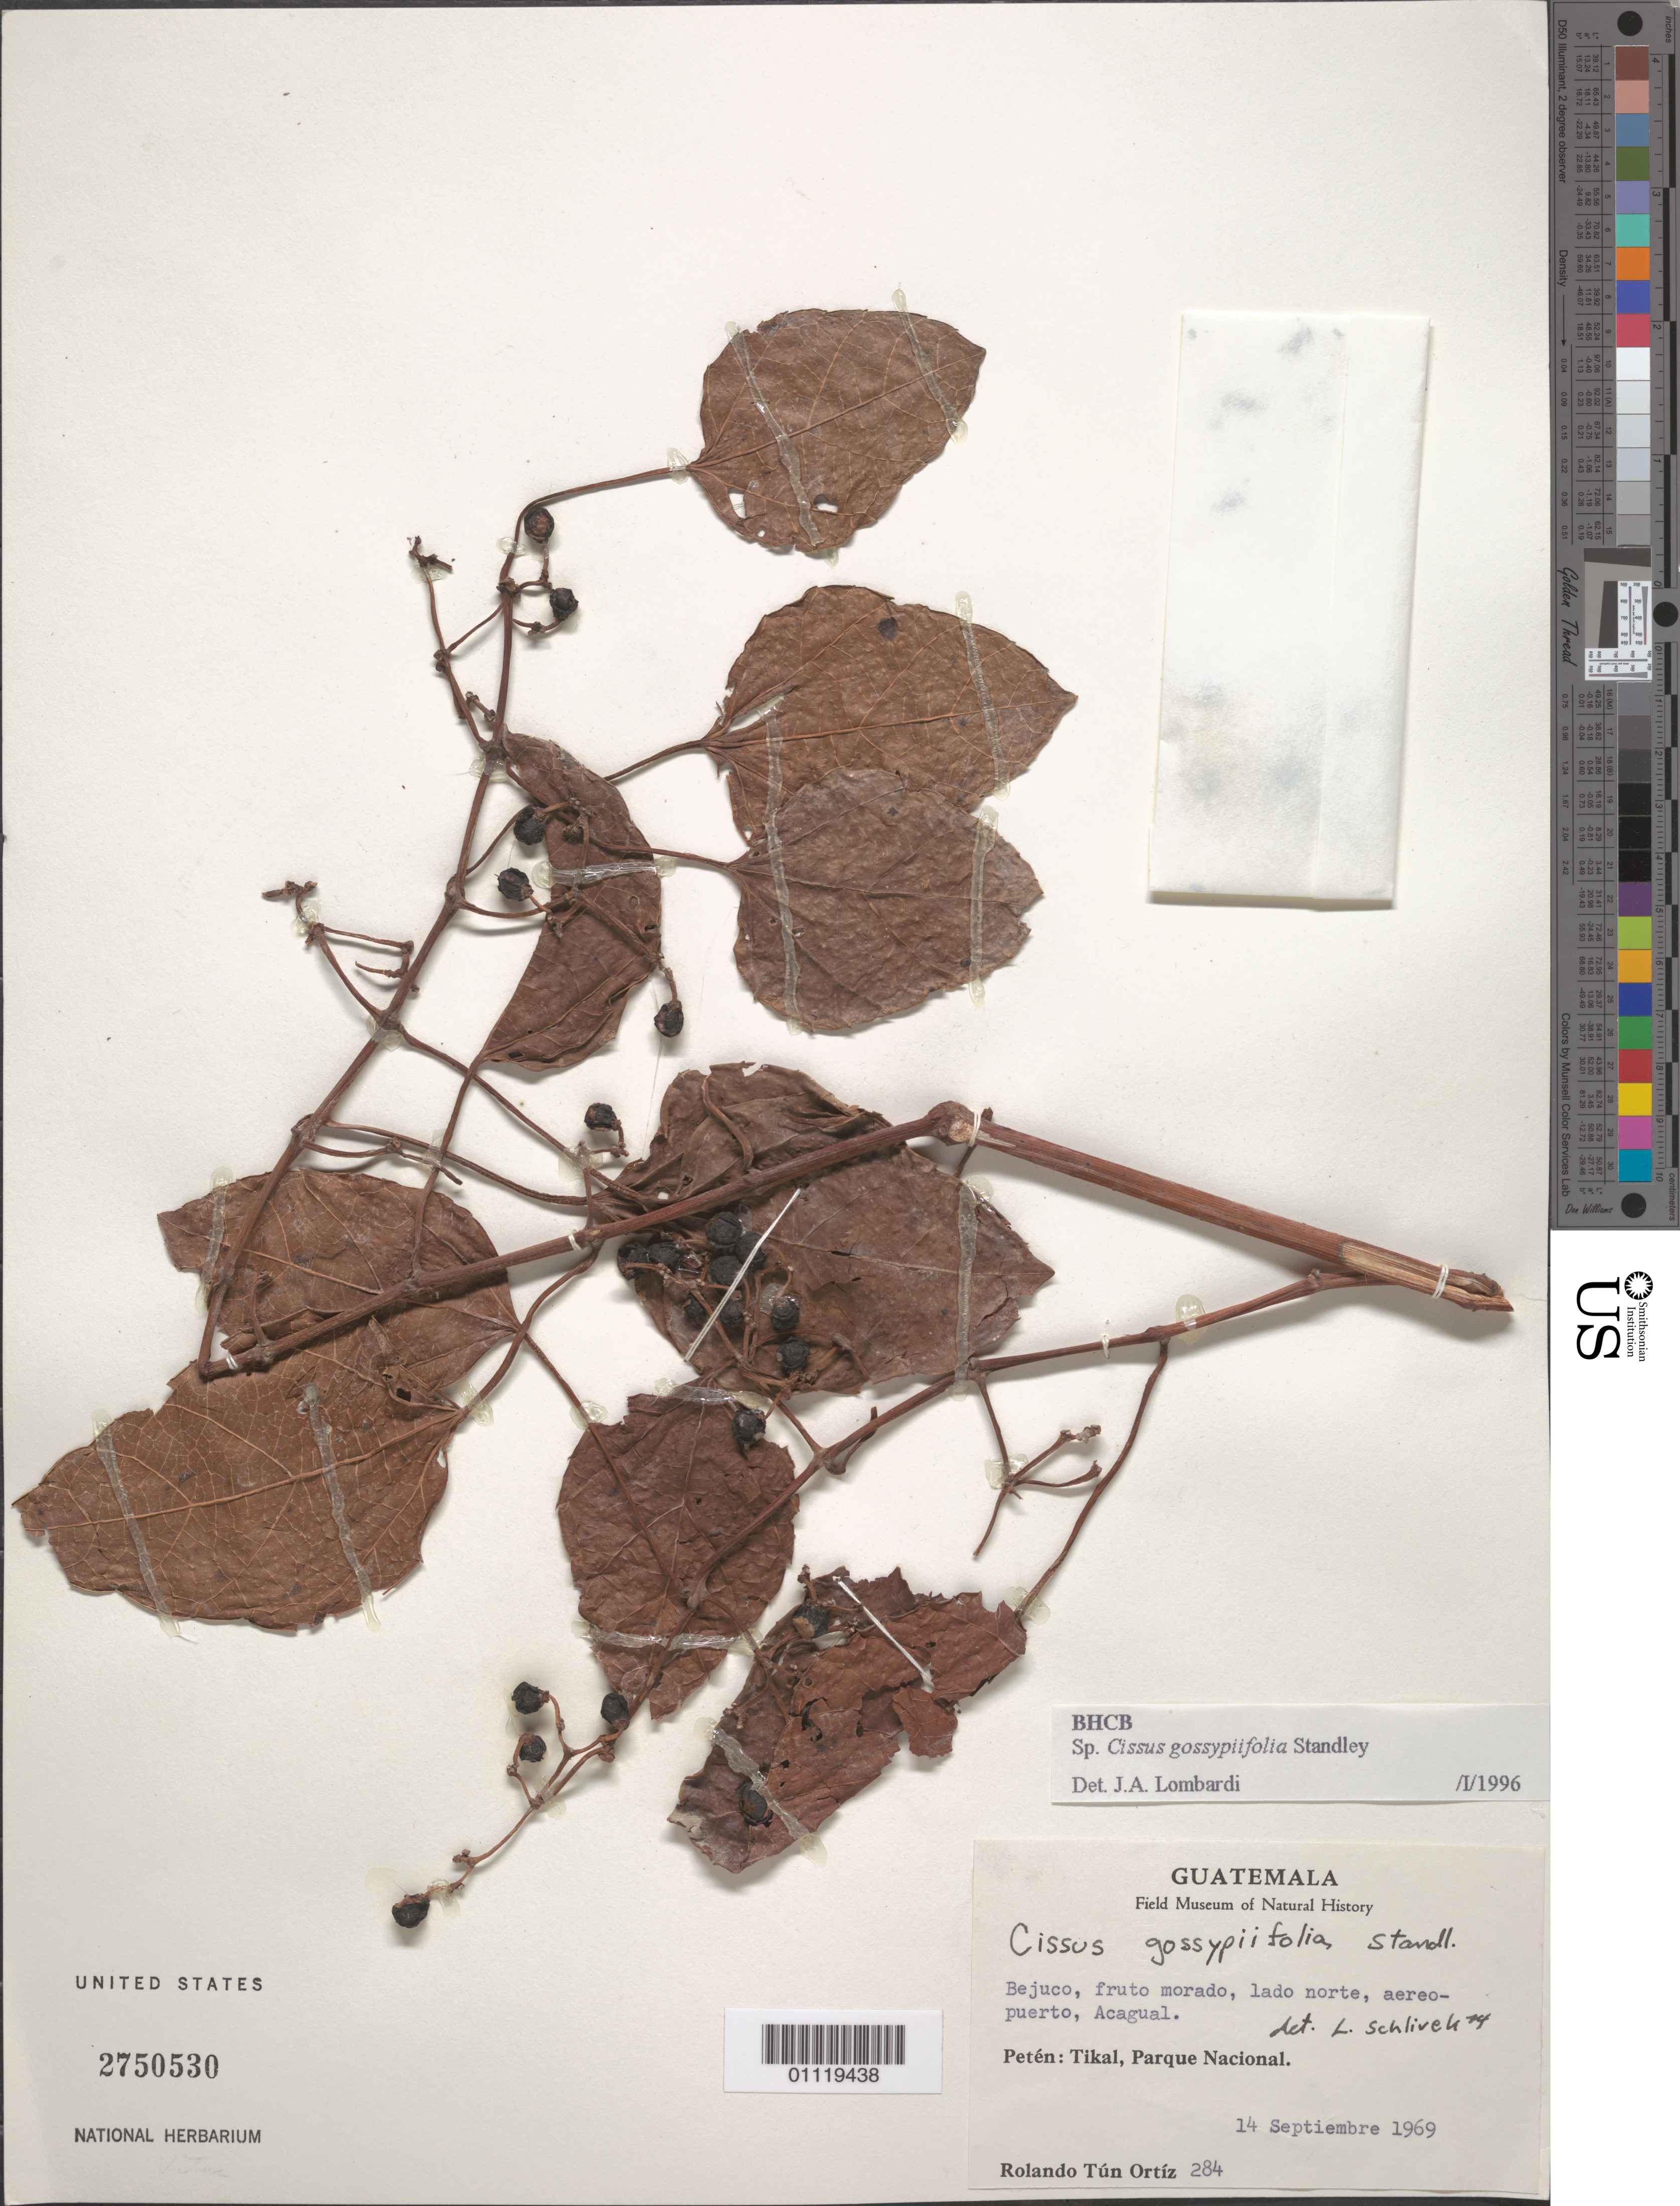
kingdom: Plantae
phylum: Tracheophyta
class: Magnoliopsida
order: Vitales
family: Vitaceae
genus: Cissus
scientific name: Cissus gossypiifolia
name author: Standl.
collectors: R. Tún Ortiz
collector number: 284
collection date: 1969-09-14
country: Guatemala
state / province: El Petén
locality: Tikal, Parque Nacional.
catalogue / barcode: US 2750530